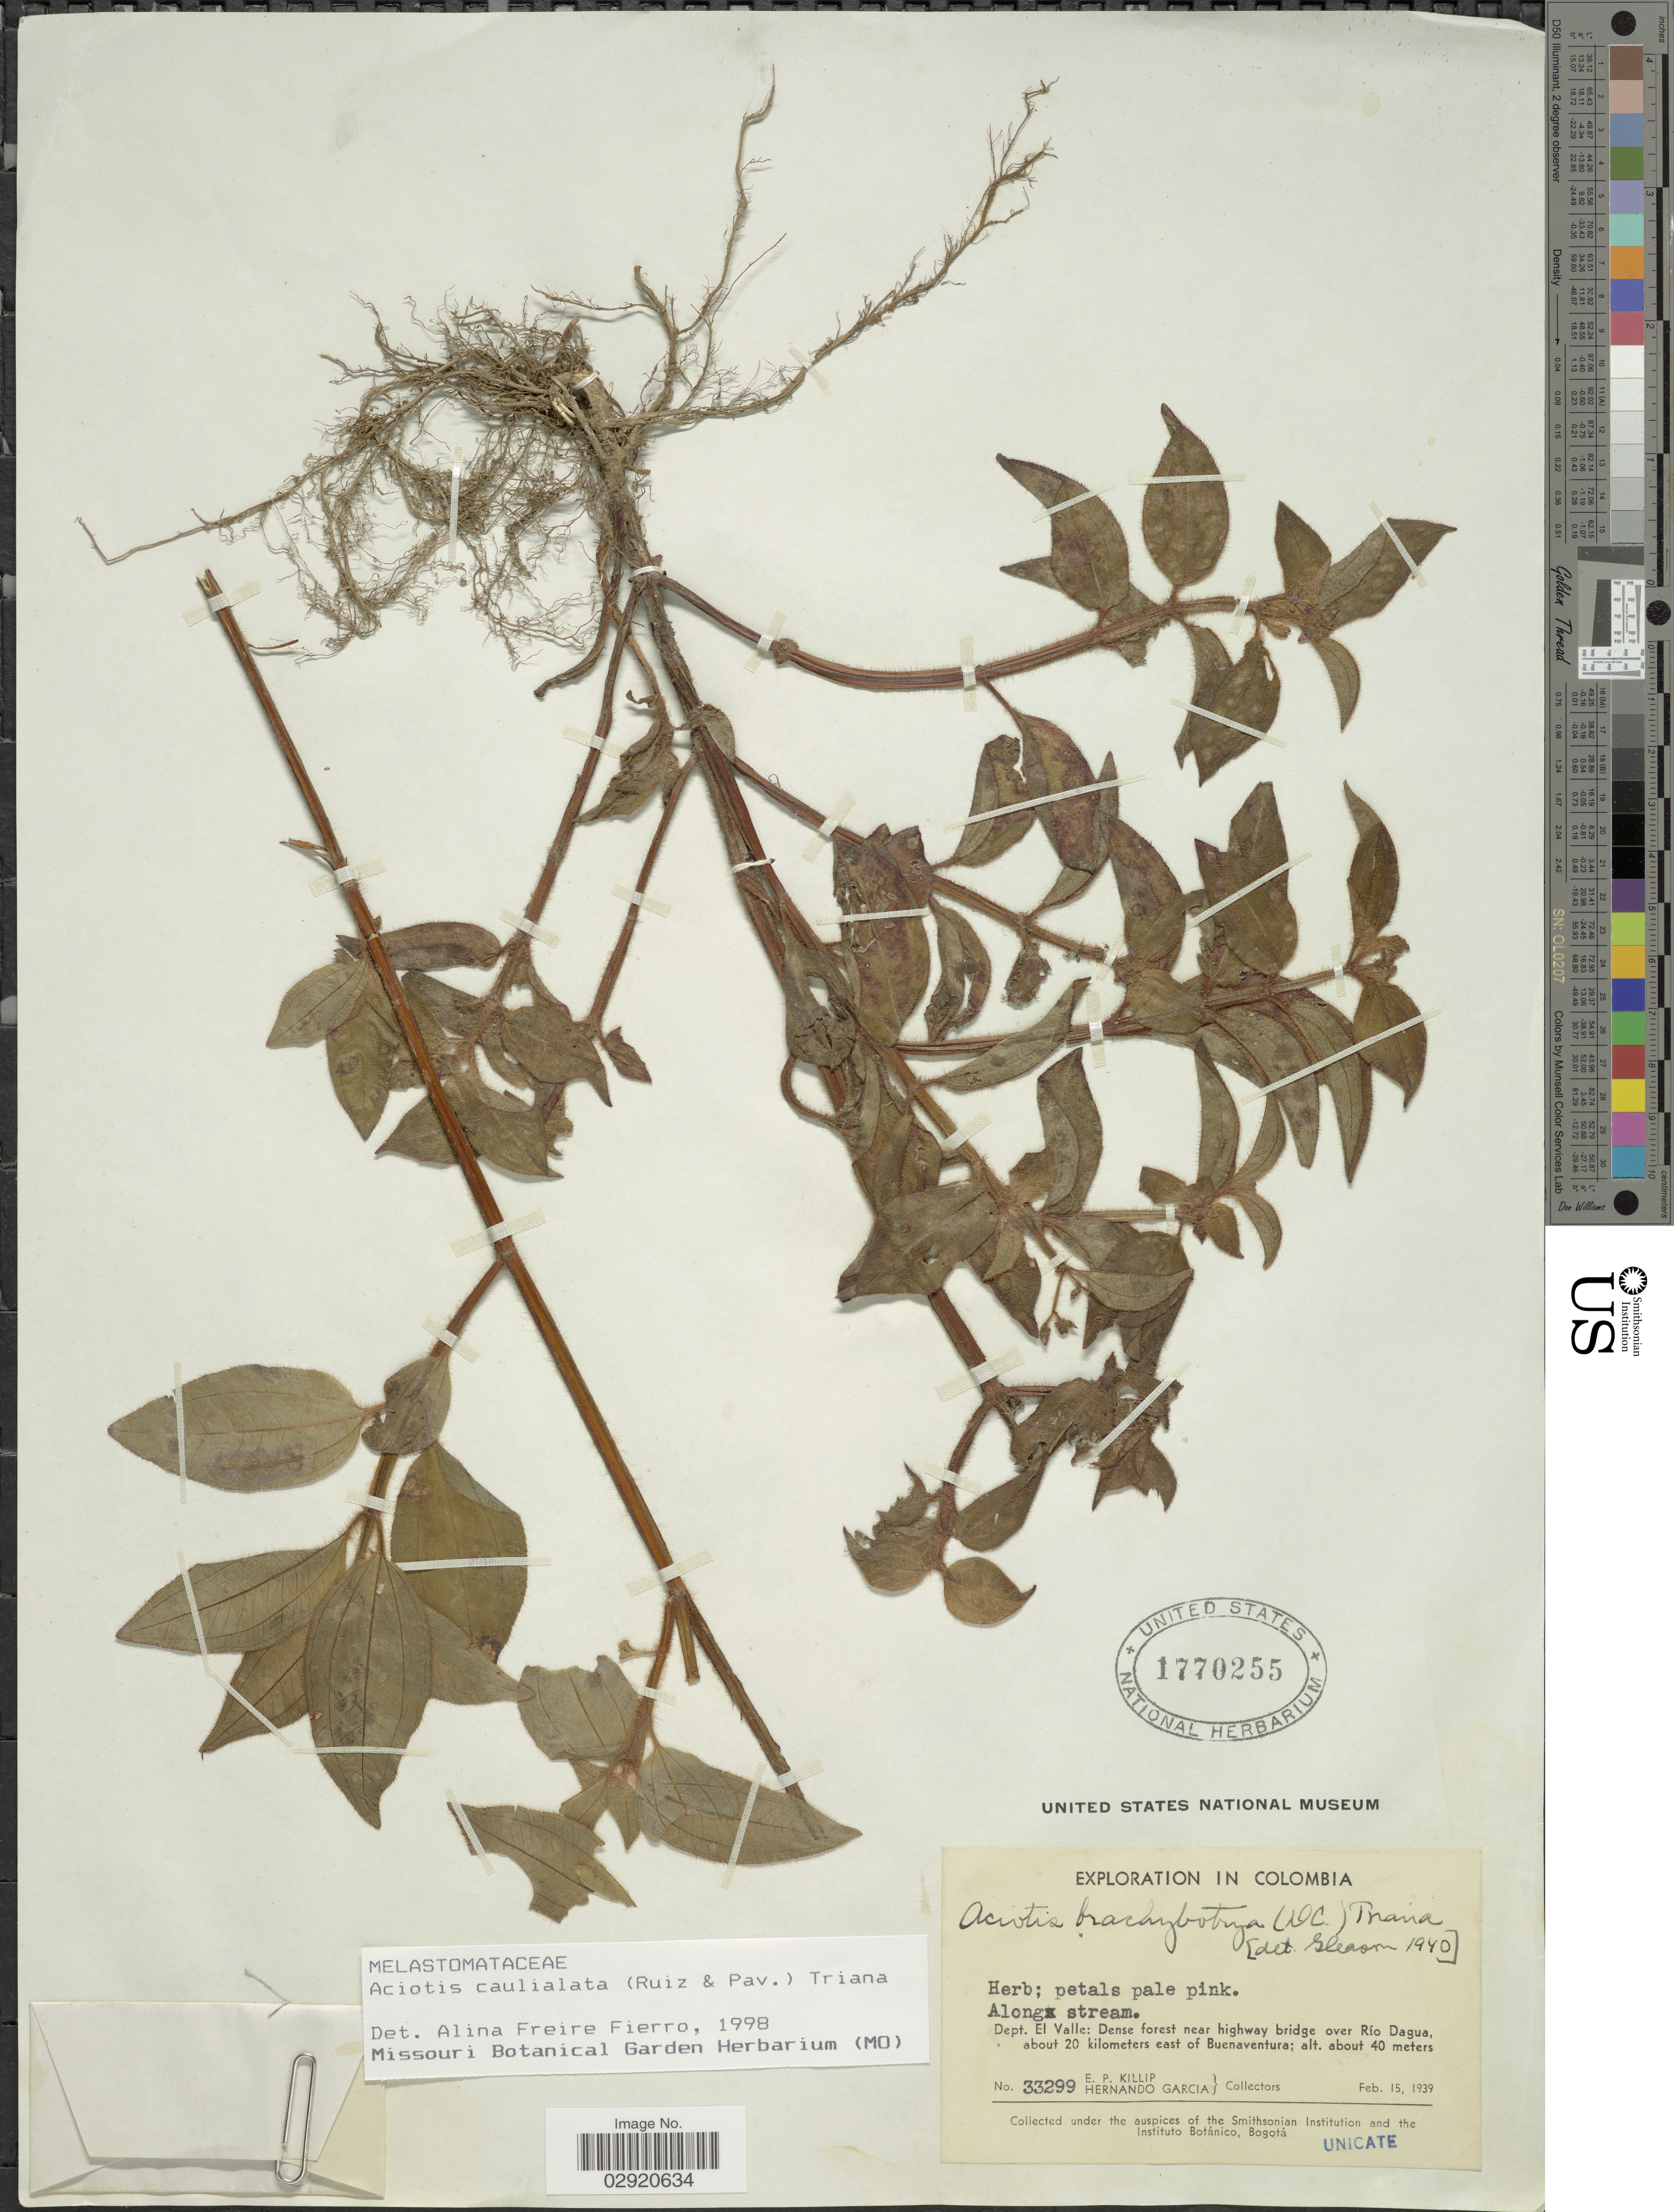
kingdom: Plantae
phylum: Tracheophyta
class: Magnoliopsida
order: Myrtales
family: Melastomataceae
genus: Aciotis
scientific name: Aciotis rubricaulis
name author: (Mart. ex DC.) Triana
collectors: E. P. Killip & H. Garcia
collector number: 33299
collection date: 1939-02-15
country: Colombia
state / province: Valle del Cauca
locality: Dept. El Valle: Dense forest near highway bridge over Río Dagua, about 20 kilometers east of Buenaventura.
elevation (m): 40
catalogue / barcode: US 1770255